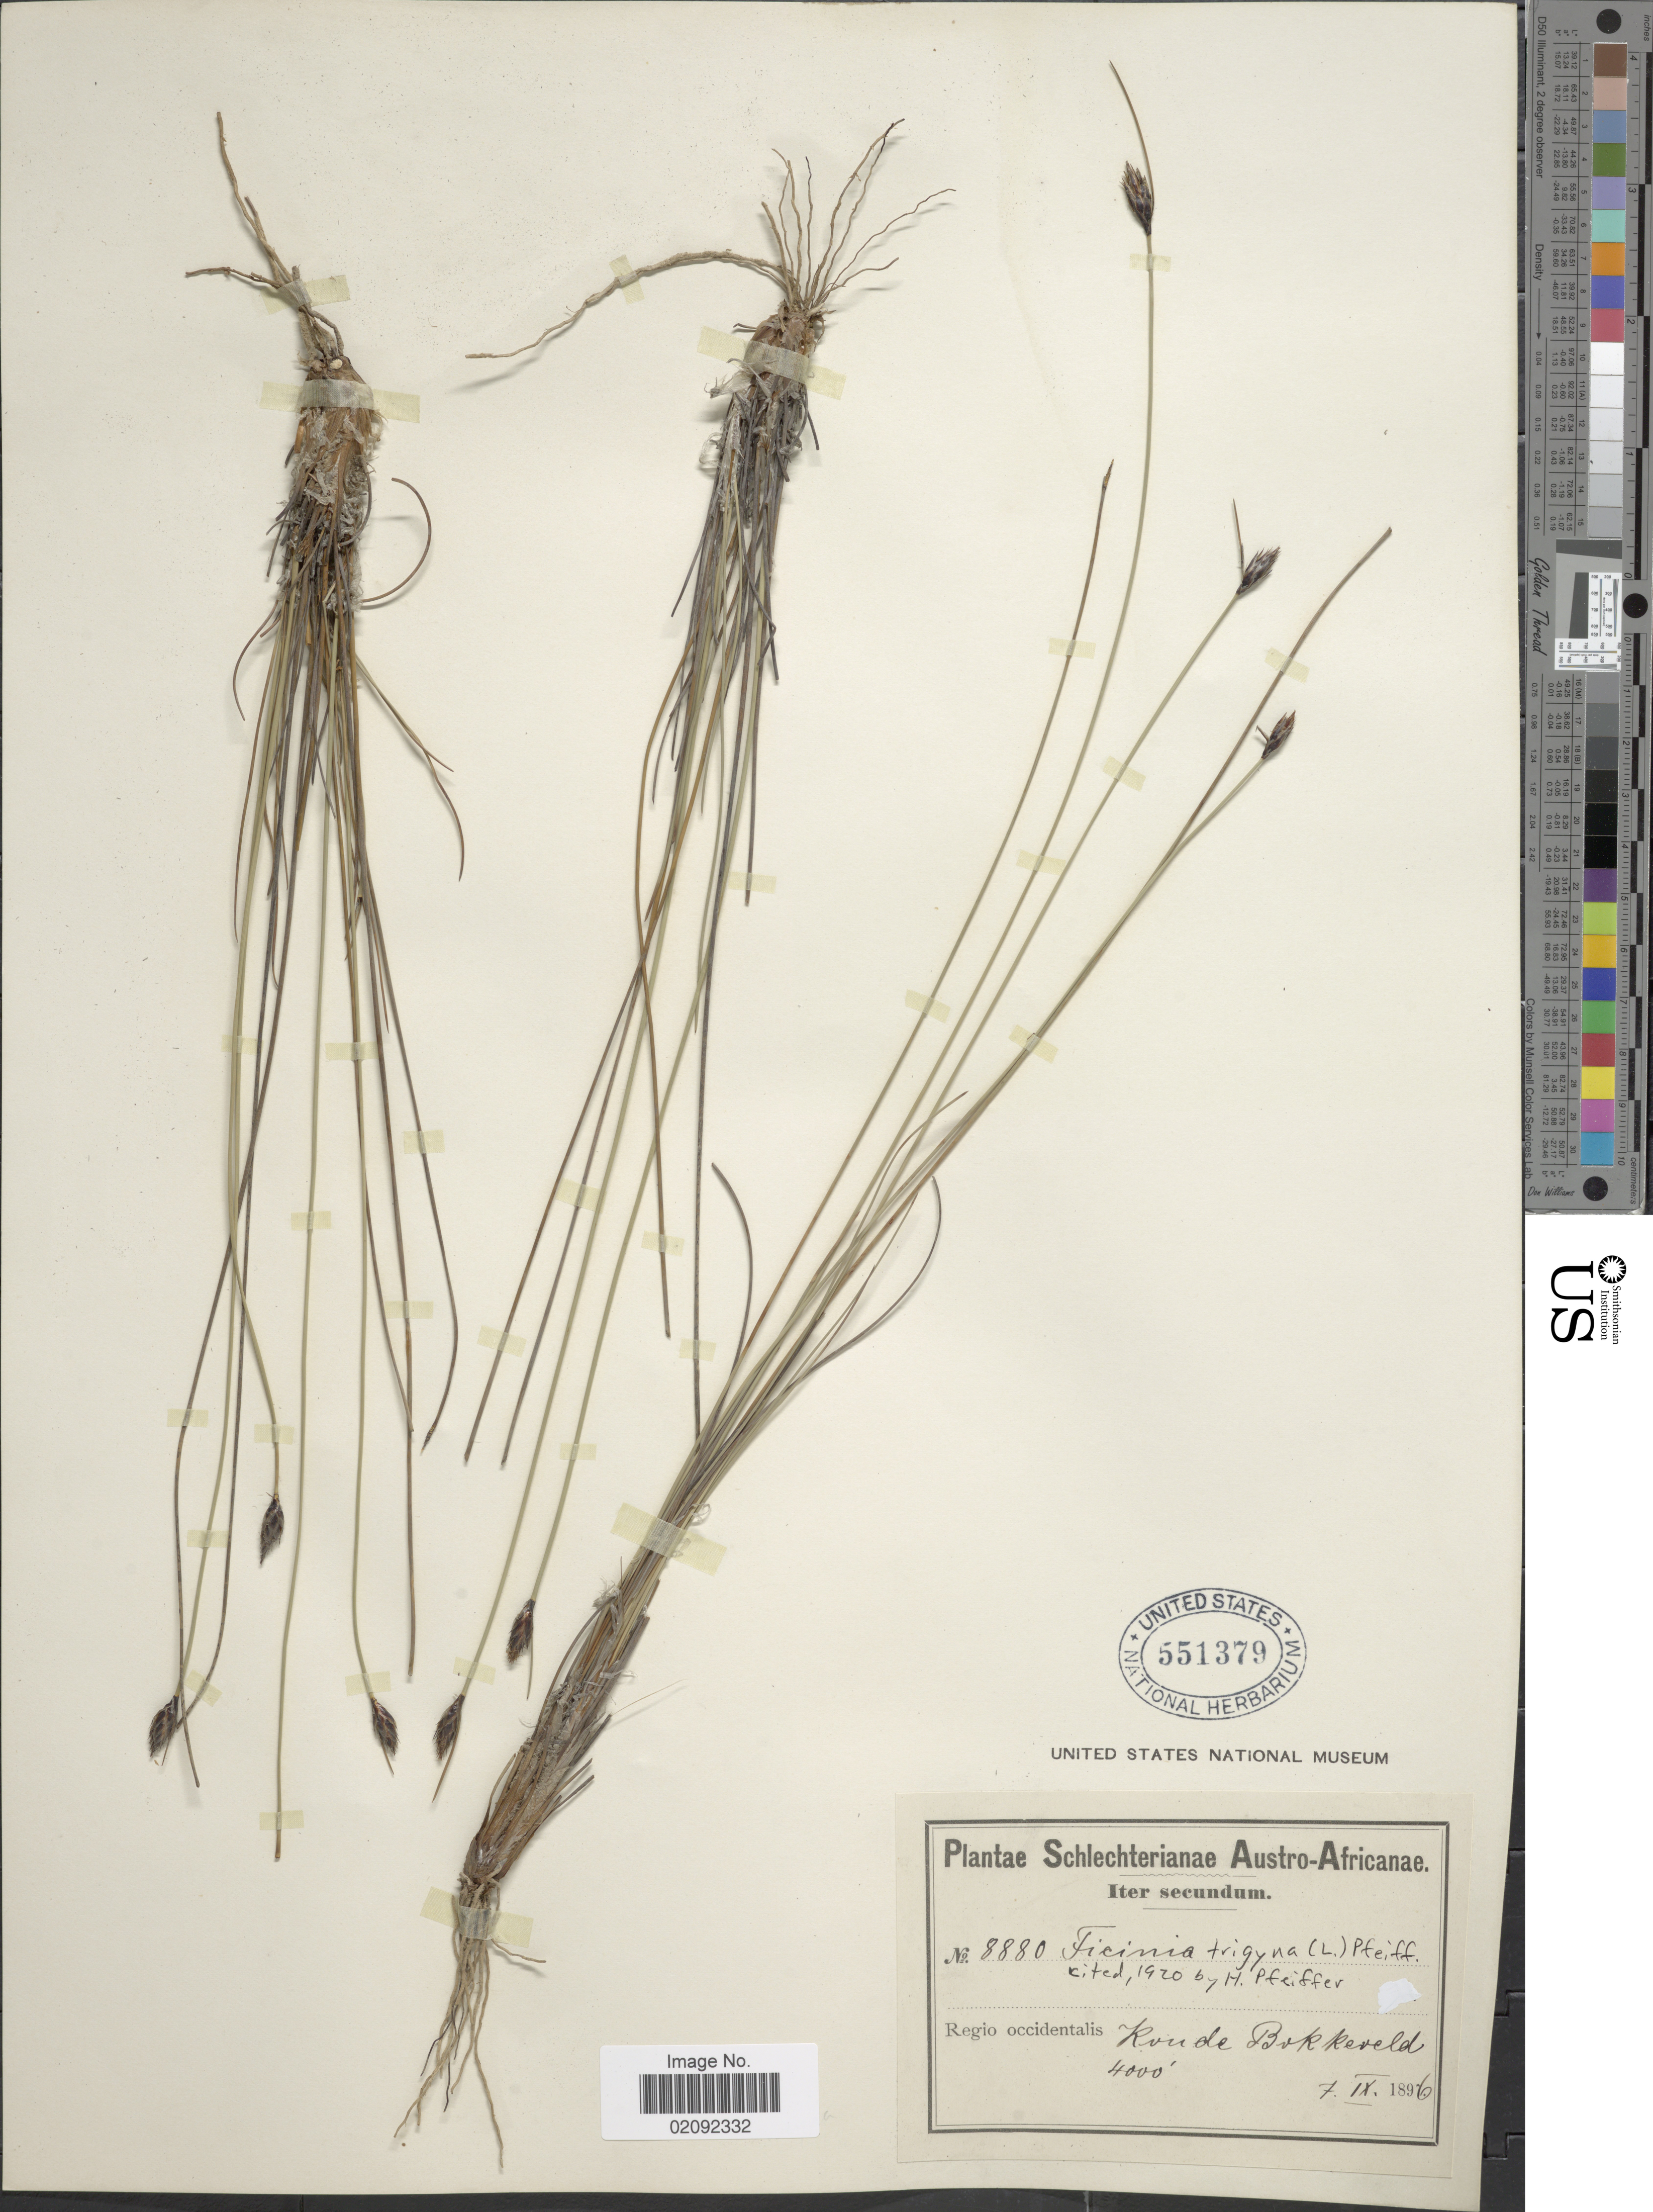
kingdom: Plantae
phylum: Tracheophyta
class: Liliopsida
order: Poales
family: Cyperaceae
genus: Ficinia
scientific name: Ficinia deusta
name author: (P.J. Bergius) Levyns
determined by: Strong, Mark T., (BOT), Smithsonian Institution - National Museum of Natural History (UNITED STATES)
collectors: Schlechter, --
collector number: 8880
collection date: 1896-09-07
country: South Africa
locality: Austro-Africanae, Regio occidentalis, Koude Bokkeveld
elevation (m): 1219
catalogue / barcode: US 551379